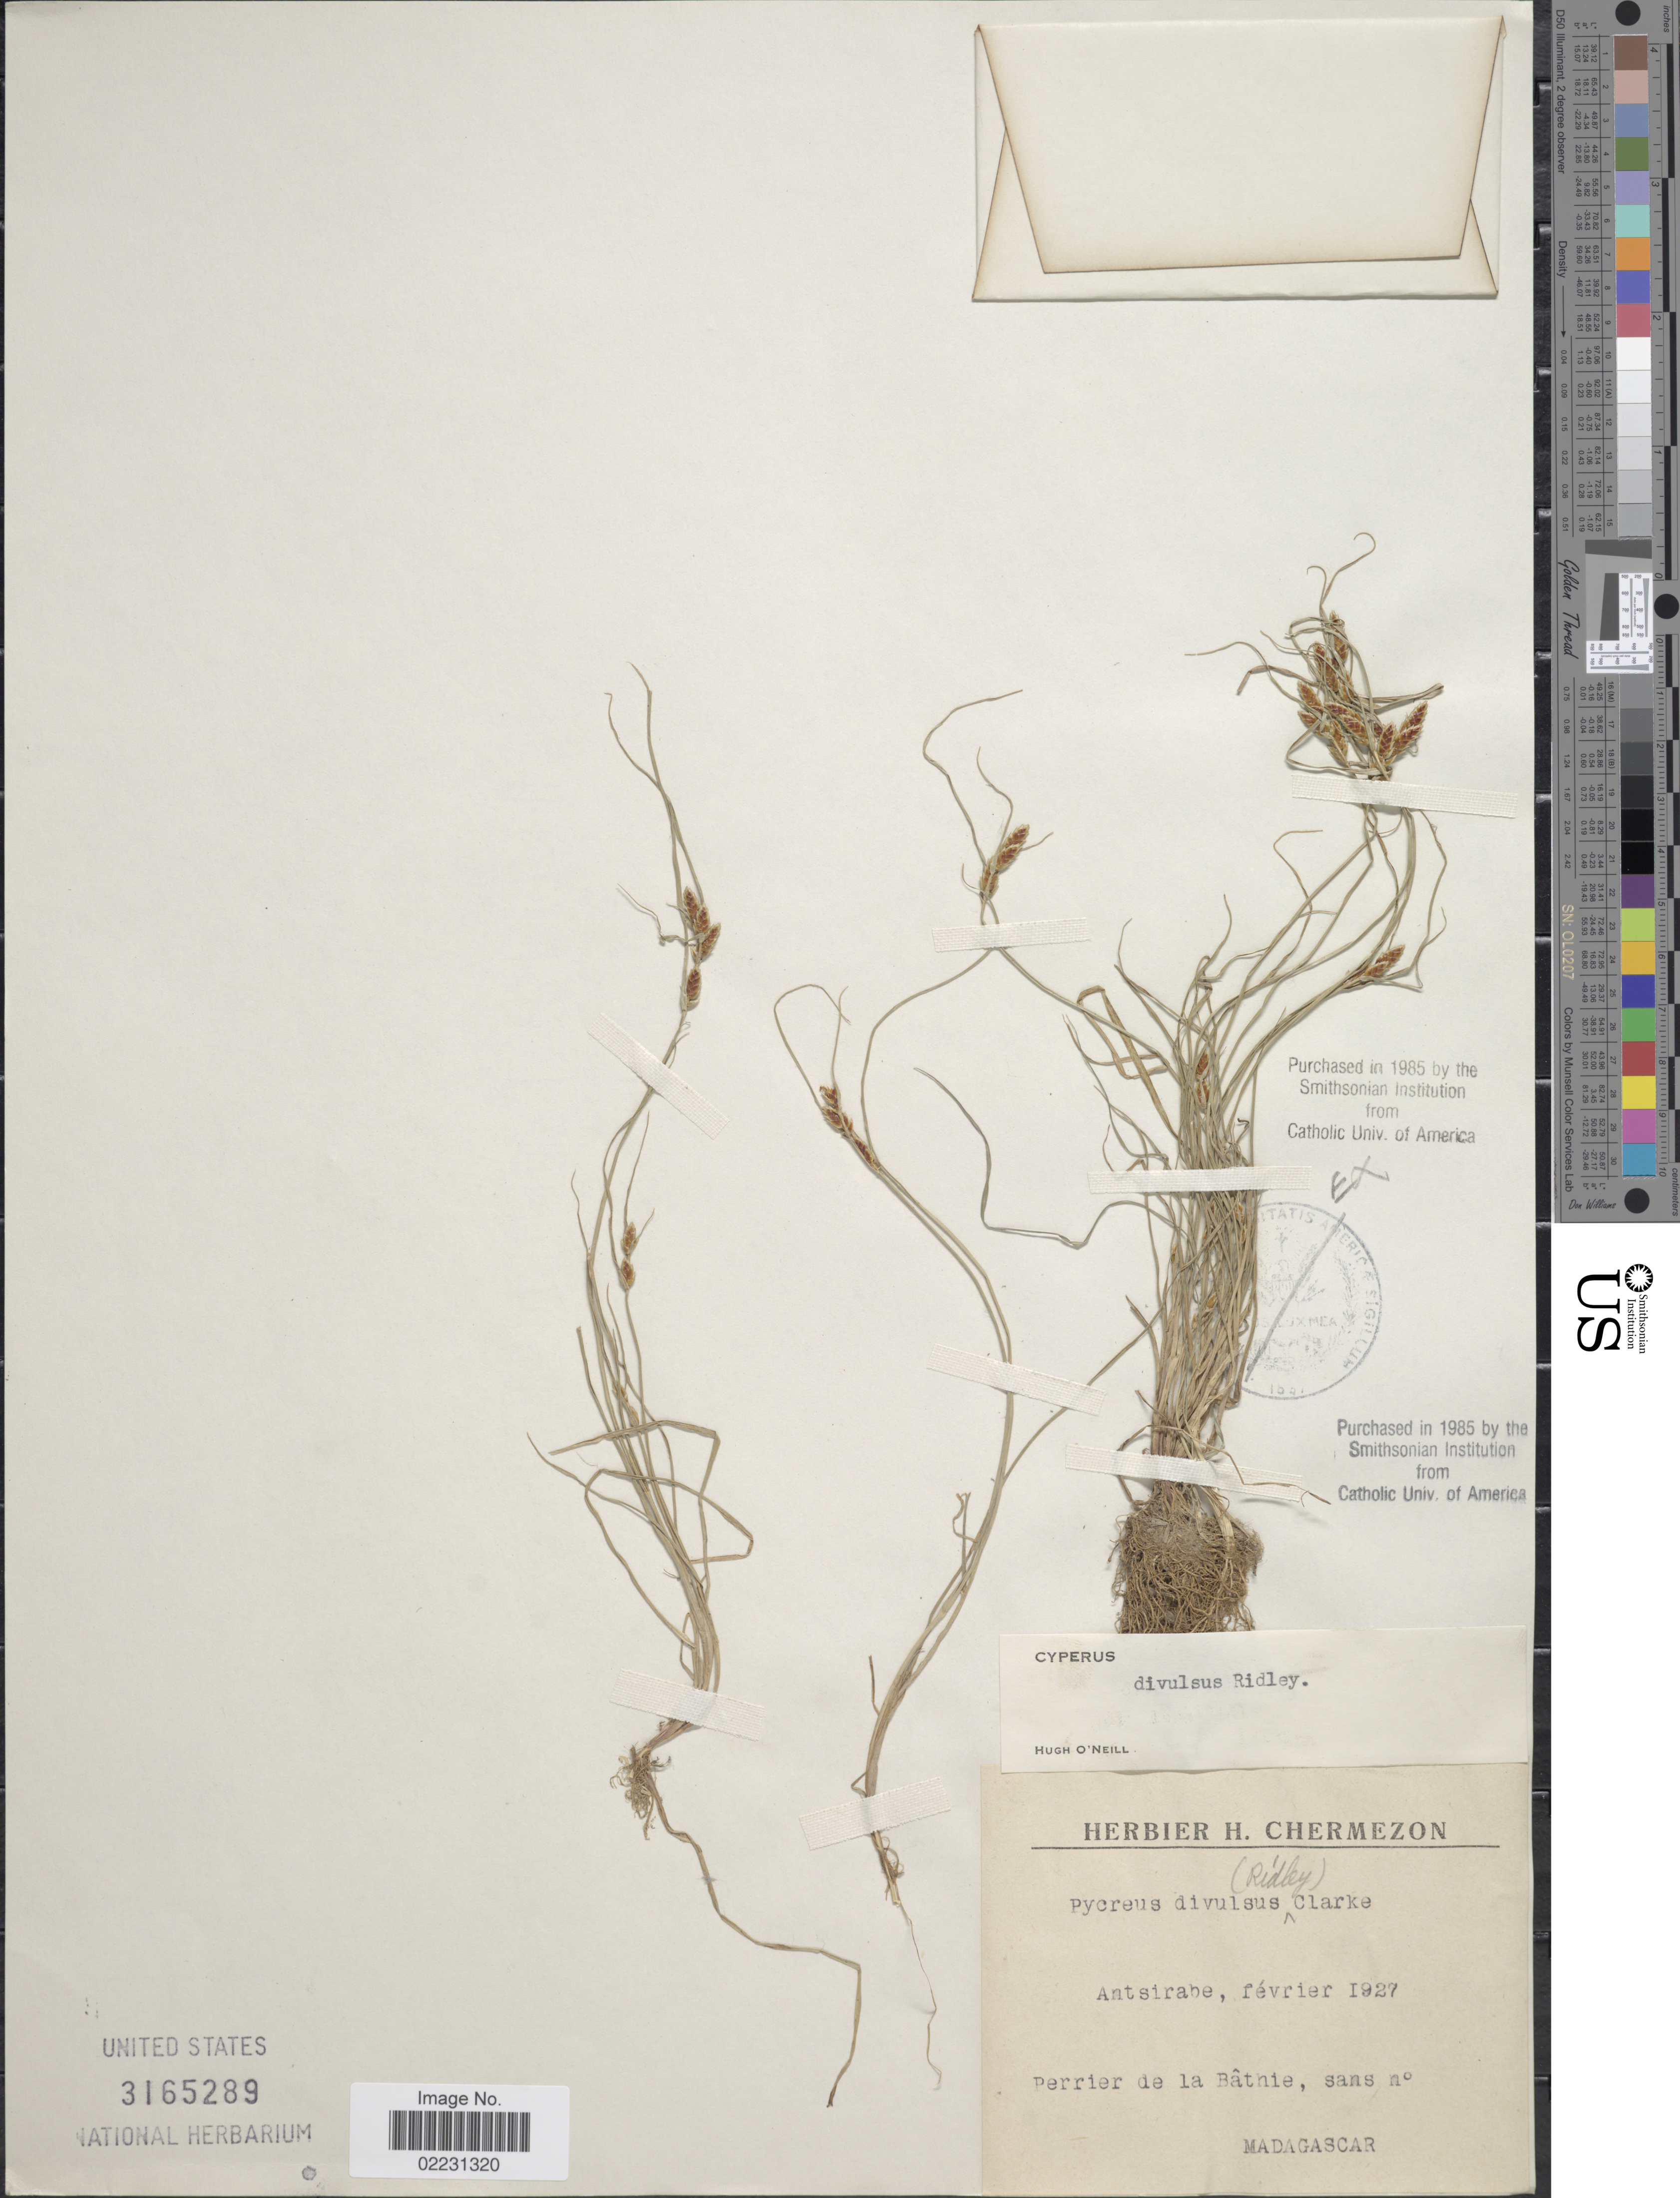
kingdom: Plantae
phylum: Tracheophyta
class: Liliopsida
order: Poales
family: Cyperaceae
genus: Cyperus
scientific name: Cyperus divulsus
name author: Ridl.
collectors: Perrier de la Bâthie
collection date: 1927-02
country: Madagascar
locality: Antsirabe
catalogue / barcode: US 3165289